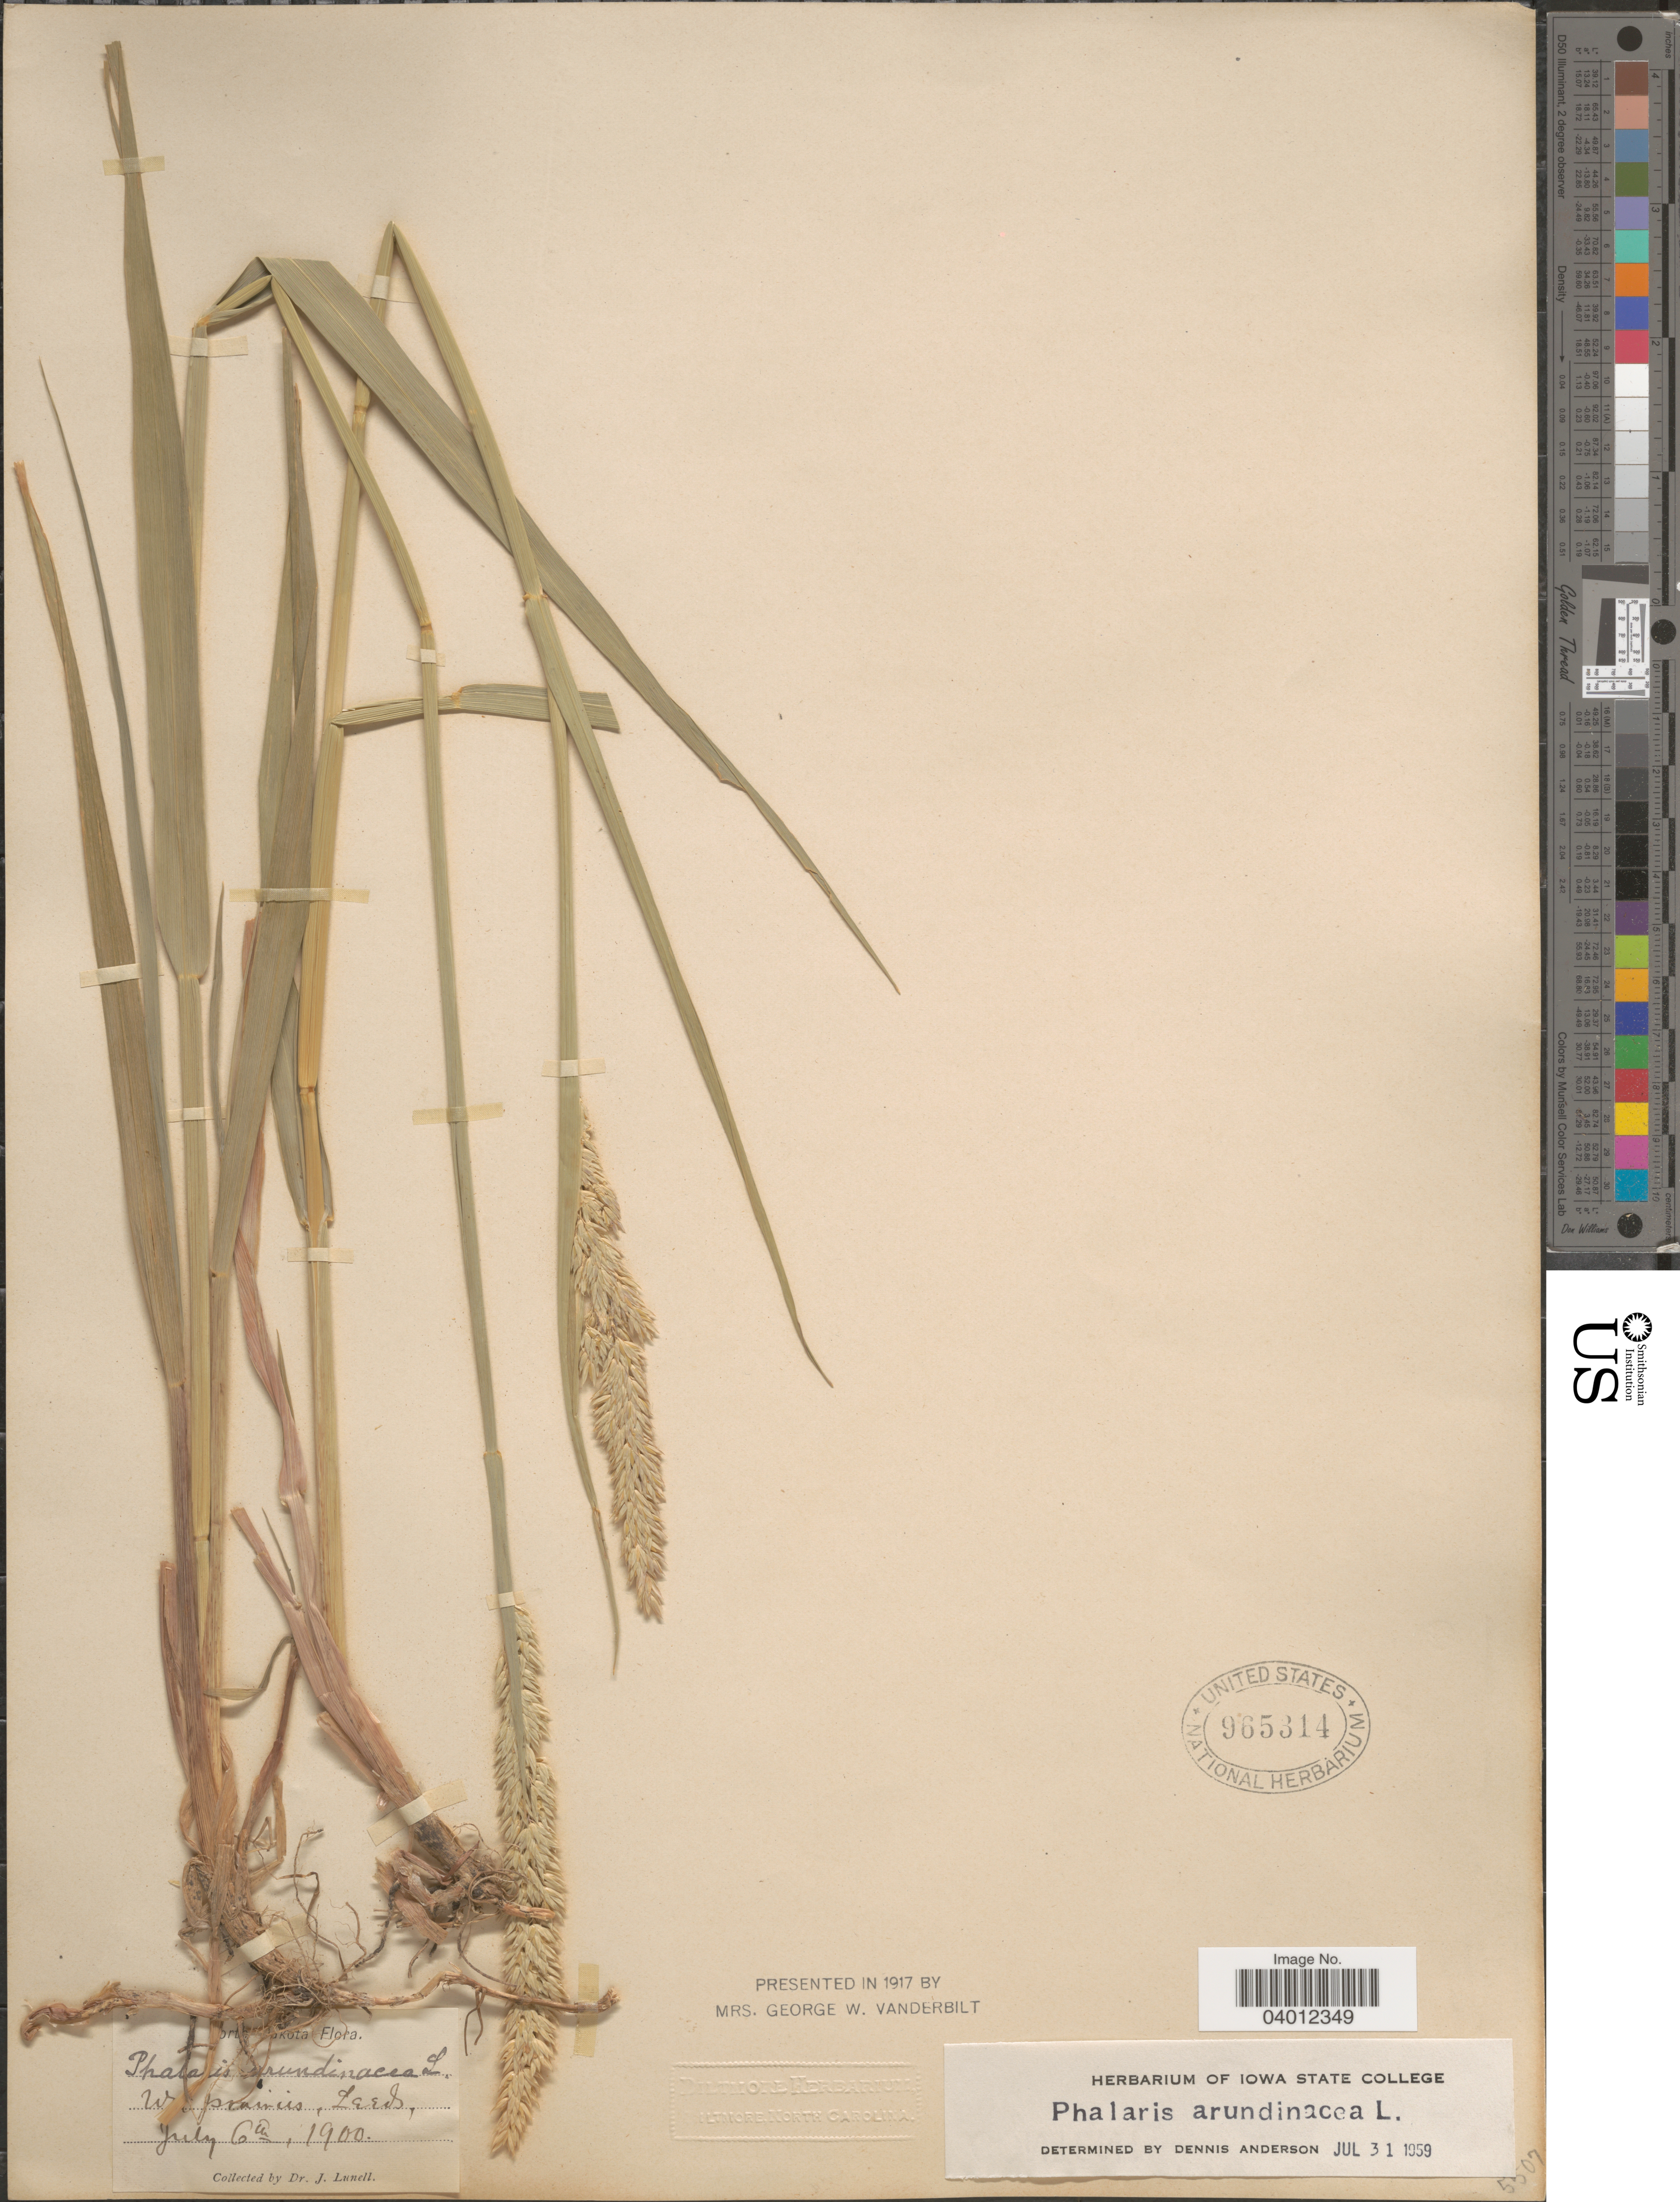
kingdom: Plantae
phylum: Tracheophyta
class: Liliopsida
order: Poales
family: Poaceae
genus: Phalaris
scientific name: Phalaris arundinacea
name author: L.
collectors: J. Lunell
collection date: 1900-07-06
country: United States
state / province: North Dakota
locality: Wet prairies, Leeds.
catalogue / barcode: US 965314